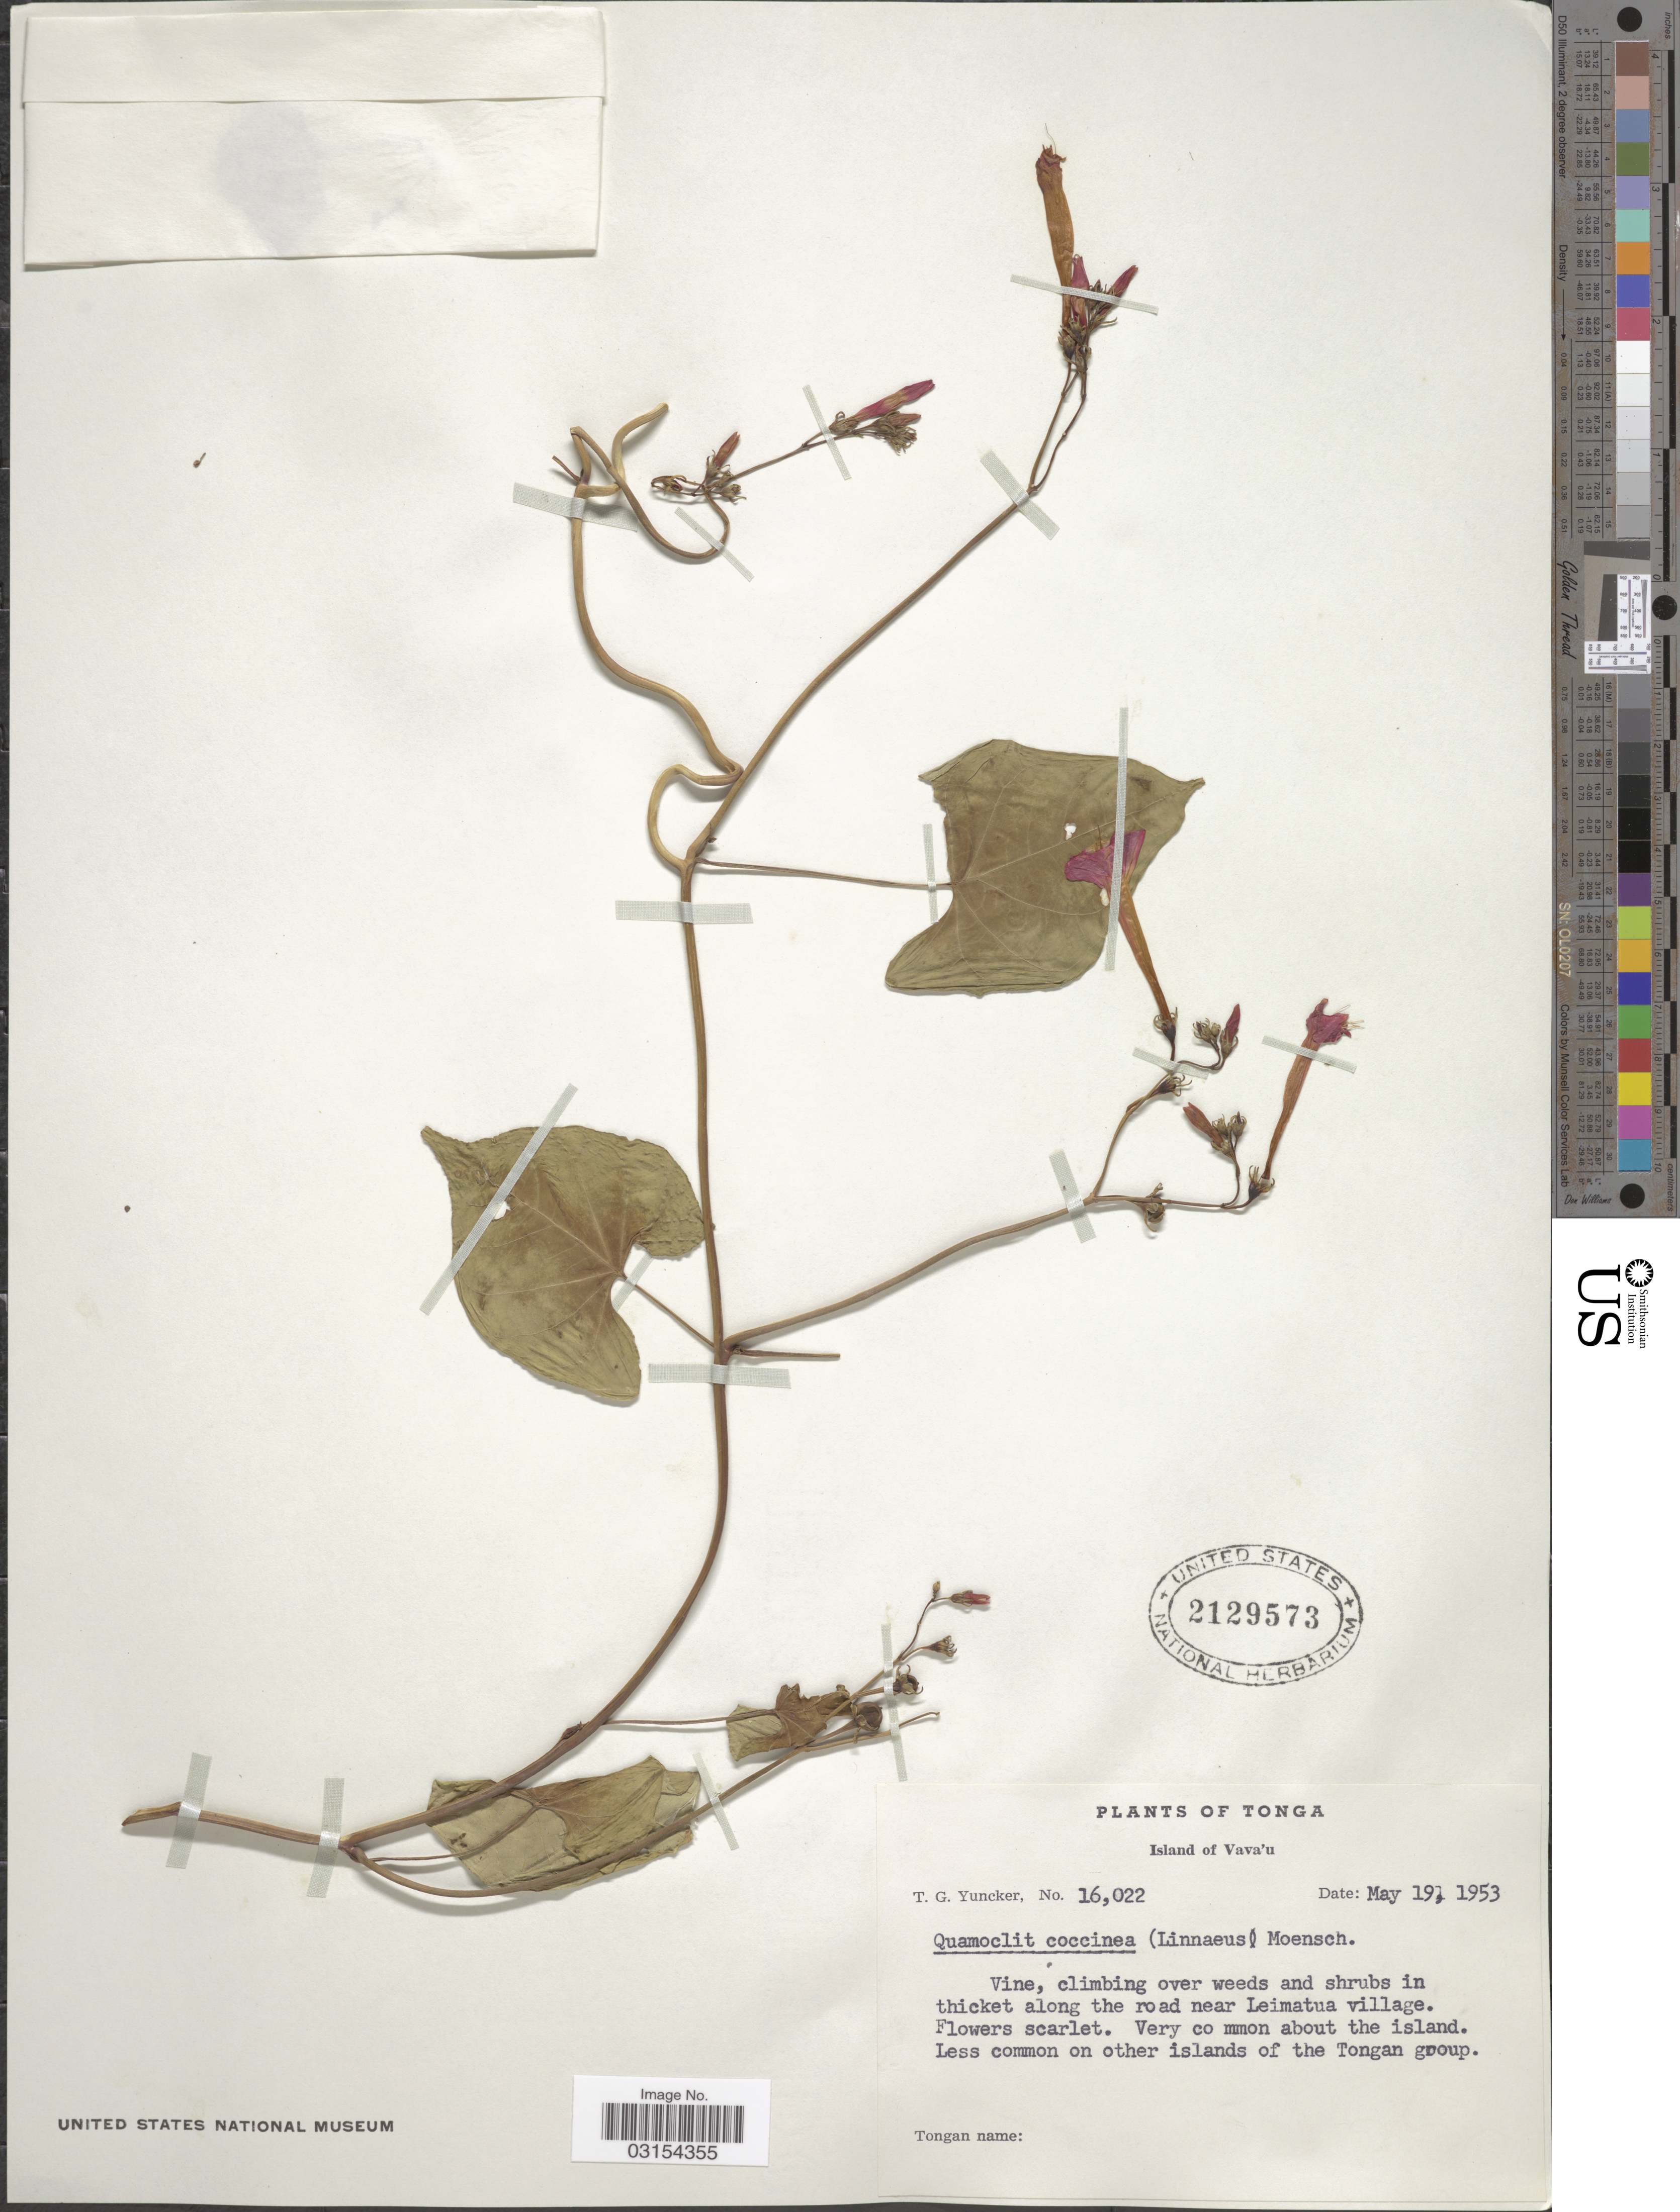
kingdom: Plantae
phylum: Tracheophyta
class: Magnoliopsida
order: Solanales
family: Convolvulaceae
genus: Ipomoea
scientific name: Ipomoea hederifolia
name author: L.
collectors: T. G. Yuncker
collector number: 16022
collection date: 1953-05-19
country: Tonga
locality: Island of Vava'u. Along the road near Leimatua village.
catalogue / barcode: US 2129573